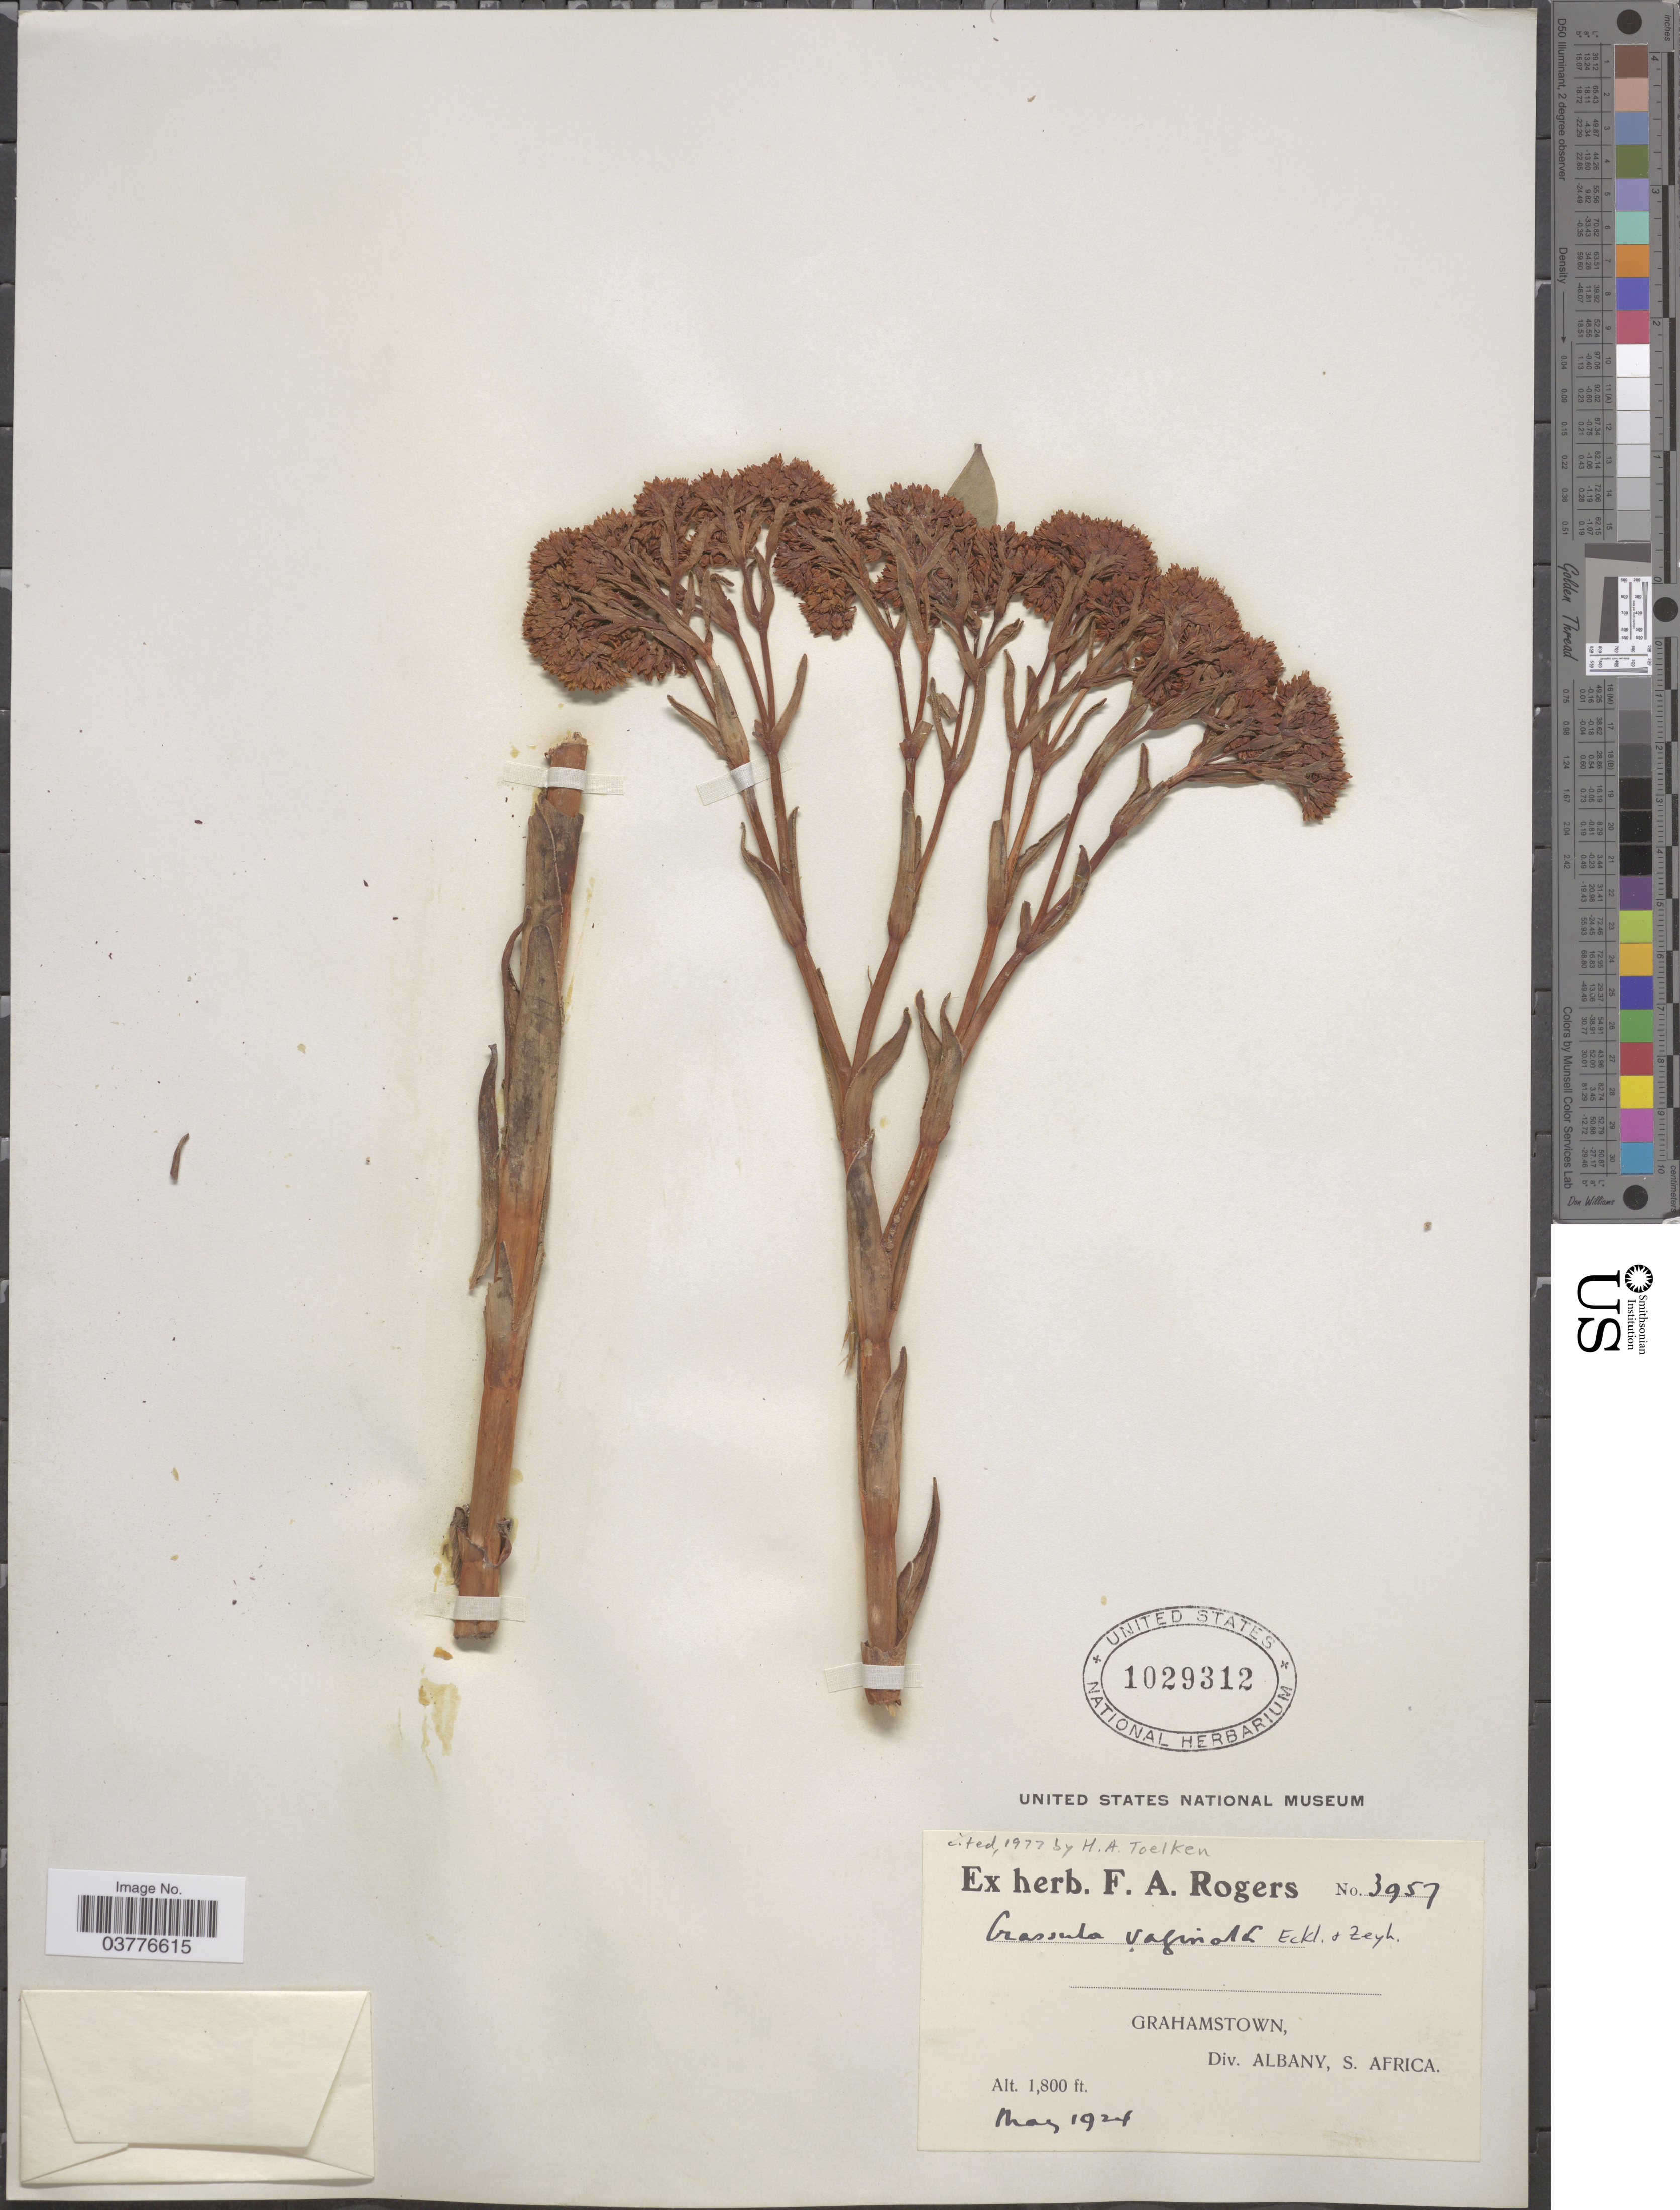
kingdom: Plantae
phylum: Tracheophyta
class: Magnoliopsida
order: Saxifragales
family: Crassulaceae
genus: Crassula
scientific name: Crassula vaginata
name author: Eckl. & Zeyh.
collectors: ex herb. F. A. Rogers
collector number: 3957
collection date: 1924-05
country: South Africa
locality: Grahamstown, Div. Albany, S. Africa.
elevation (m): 549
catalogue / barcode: US 1029312